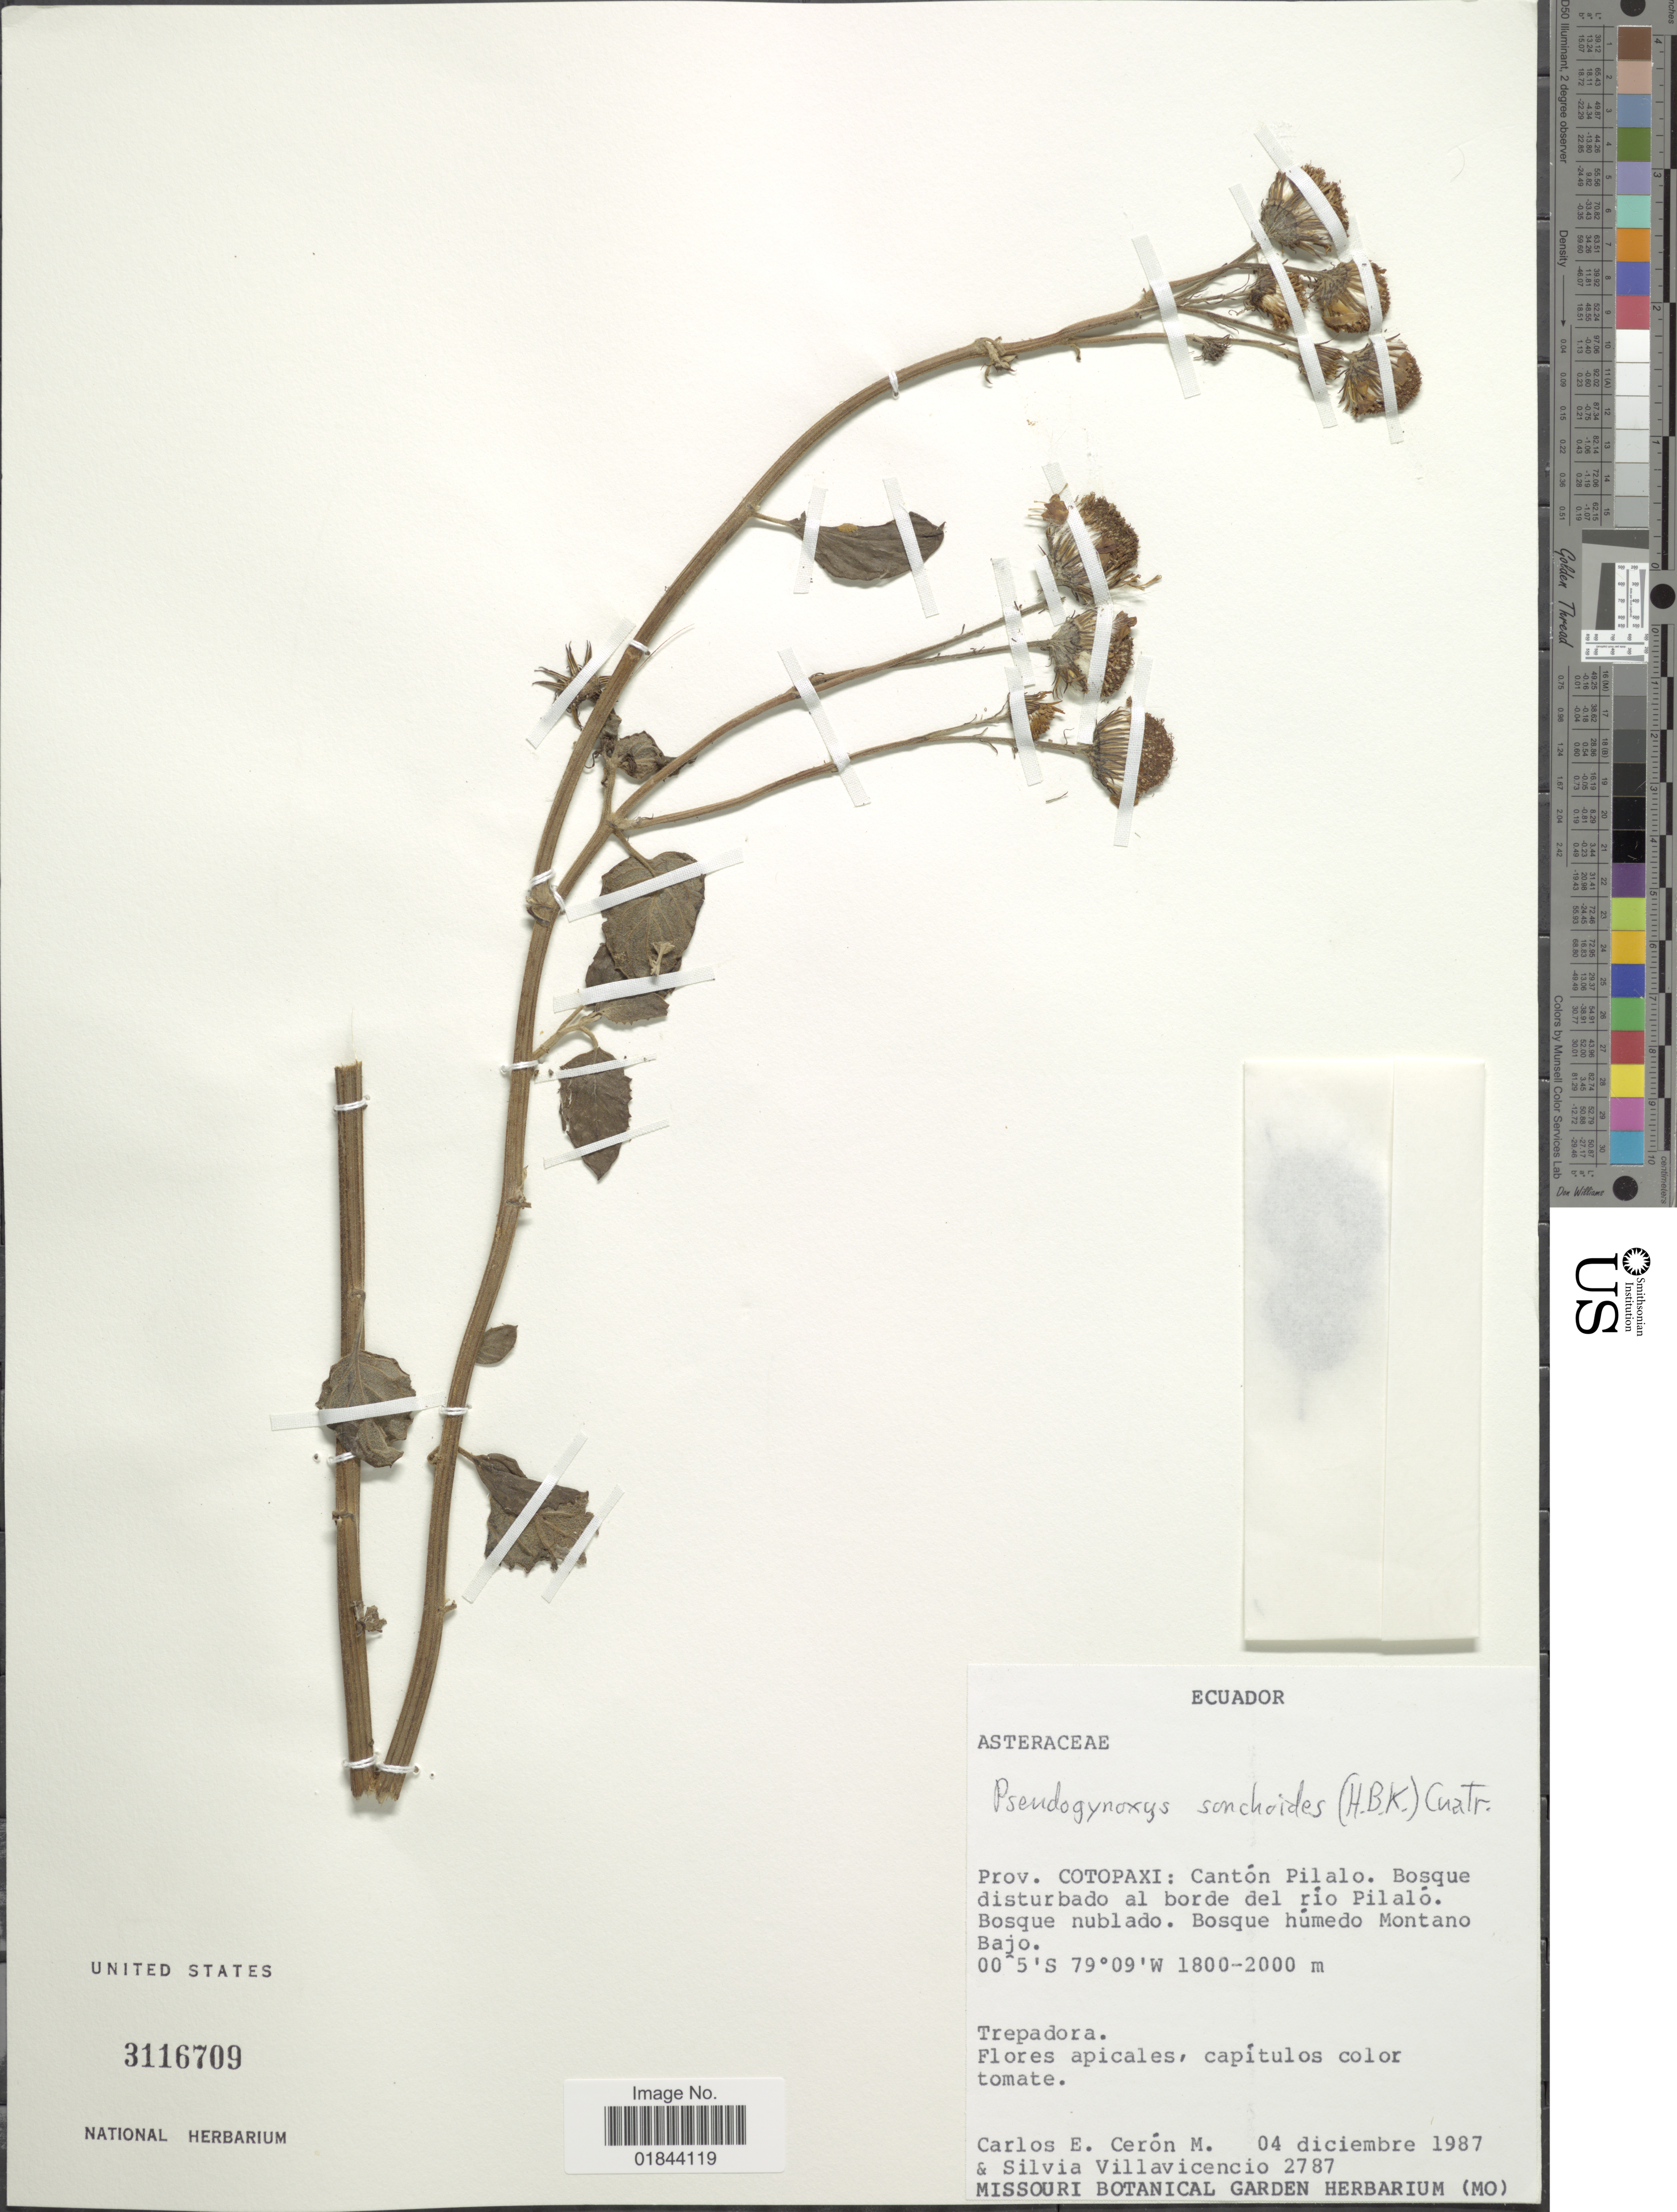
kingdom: Plantae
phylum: Tracheophyta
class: Magnoliopsida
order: Asterales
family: Asteraceae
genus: Pseudogynoxys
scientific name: Pseudogynoxys sonchoides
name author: (Kunth) Cuatrec.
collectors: C. E. Cerón M. & S. Villavicencio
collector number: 2787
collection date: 1987-12-04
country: Ecuador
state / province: Cotopaxi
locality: Canton Pilalo. Bosque disturbado al borde del rio Pilalo. Bosque nublado. Bosque humedo Montano Bajo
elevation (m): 1800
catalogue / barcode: US 3116709